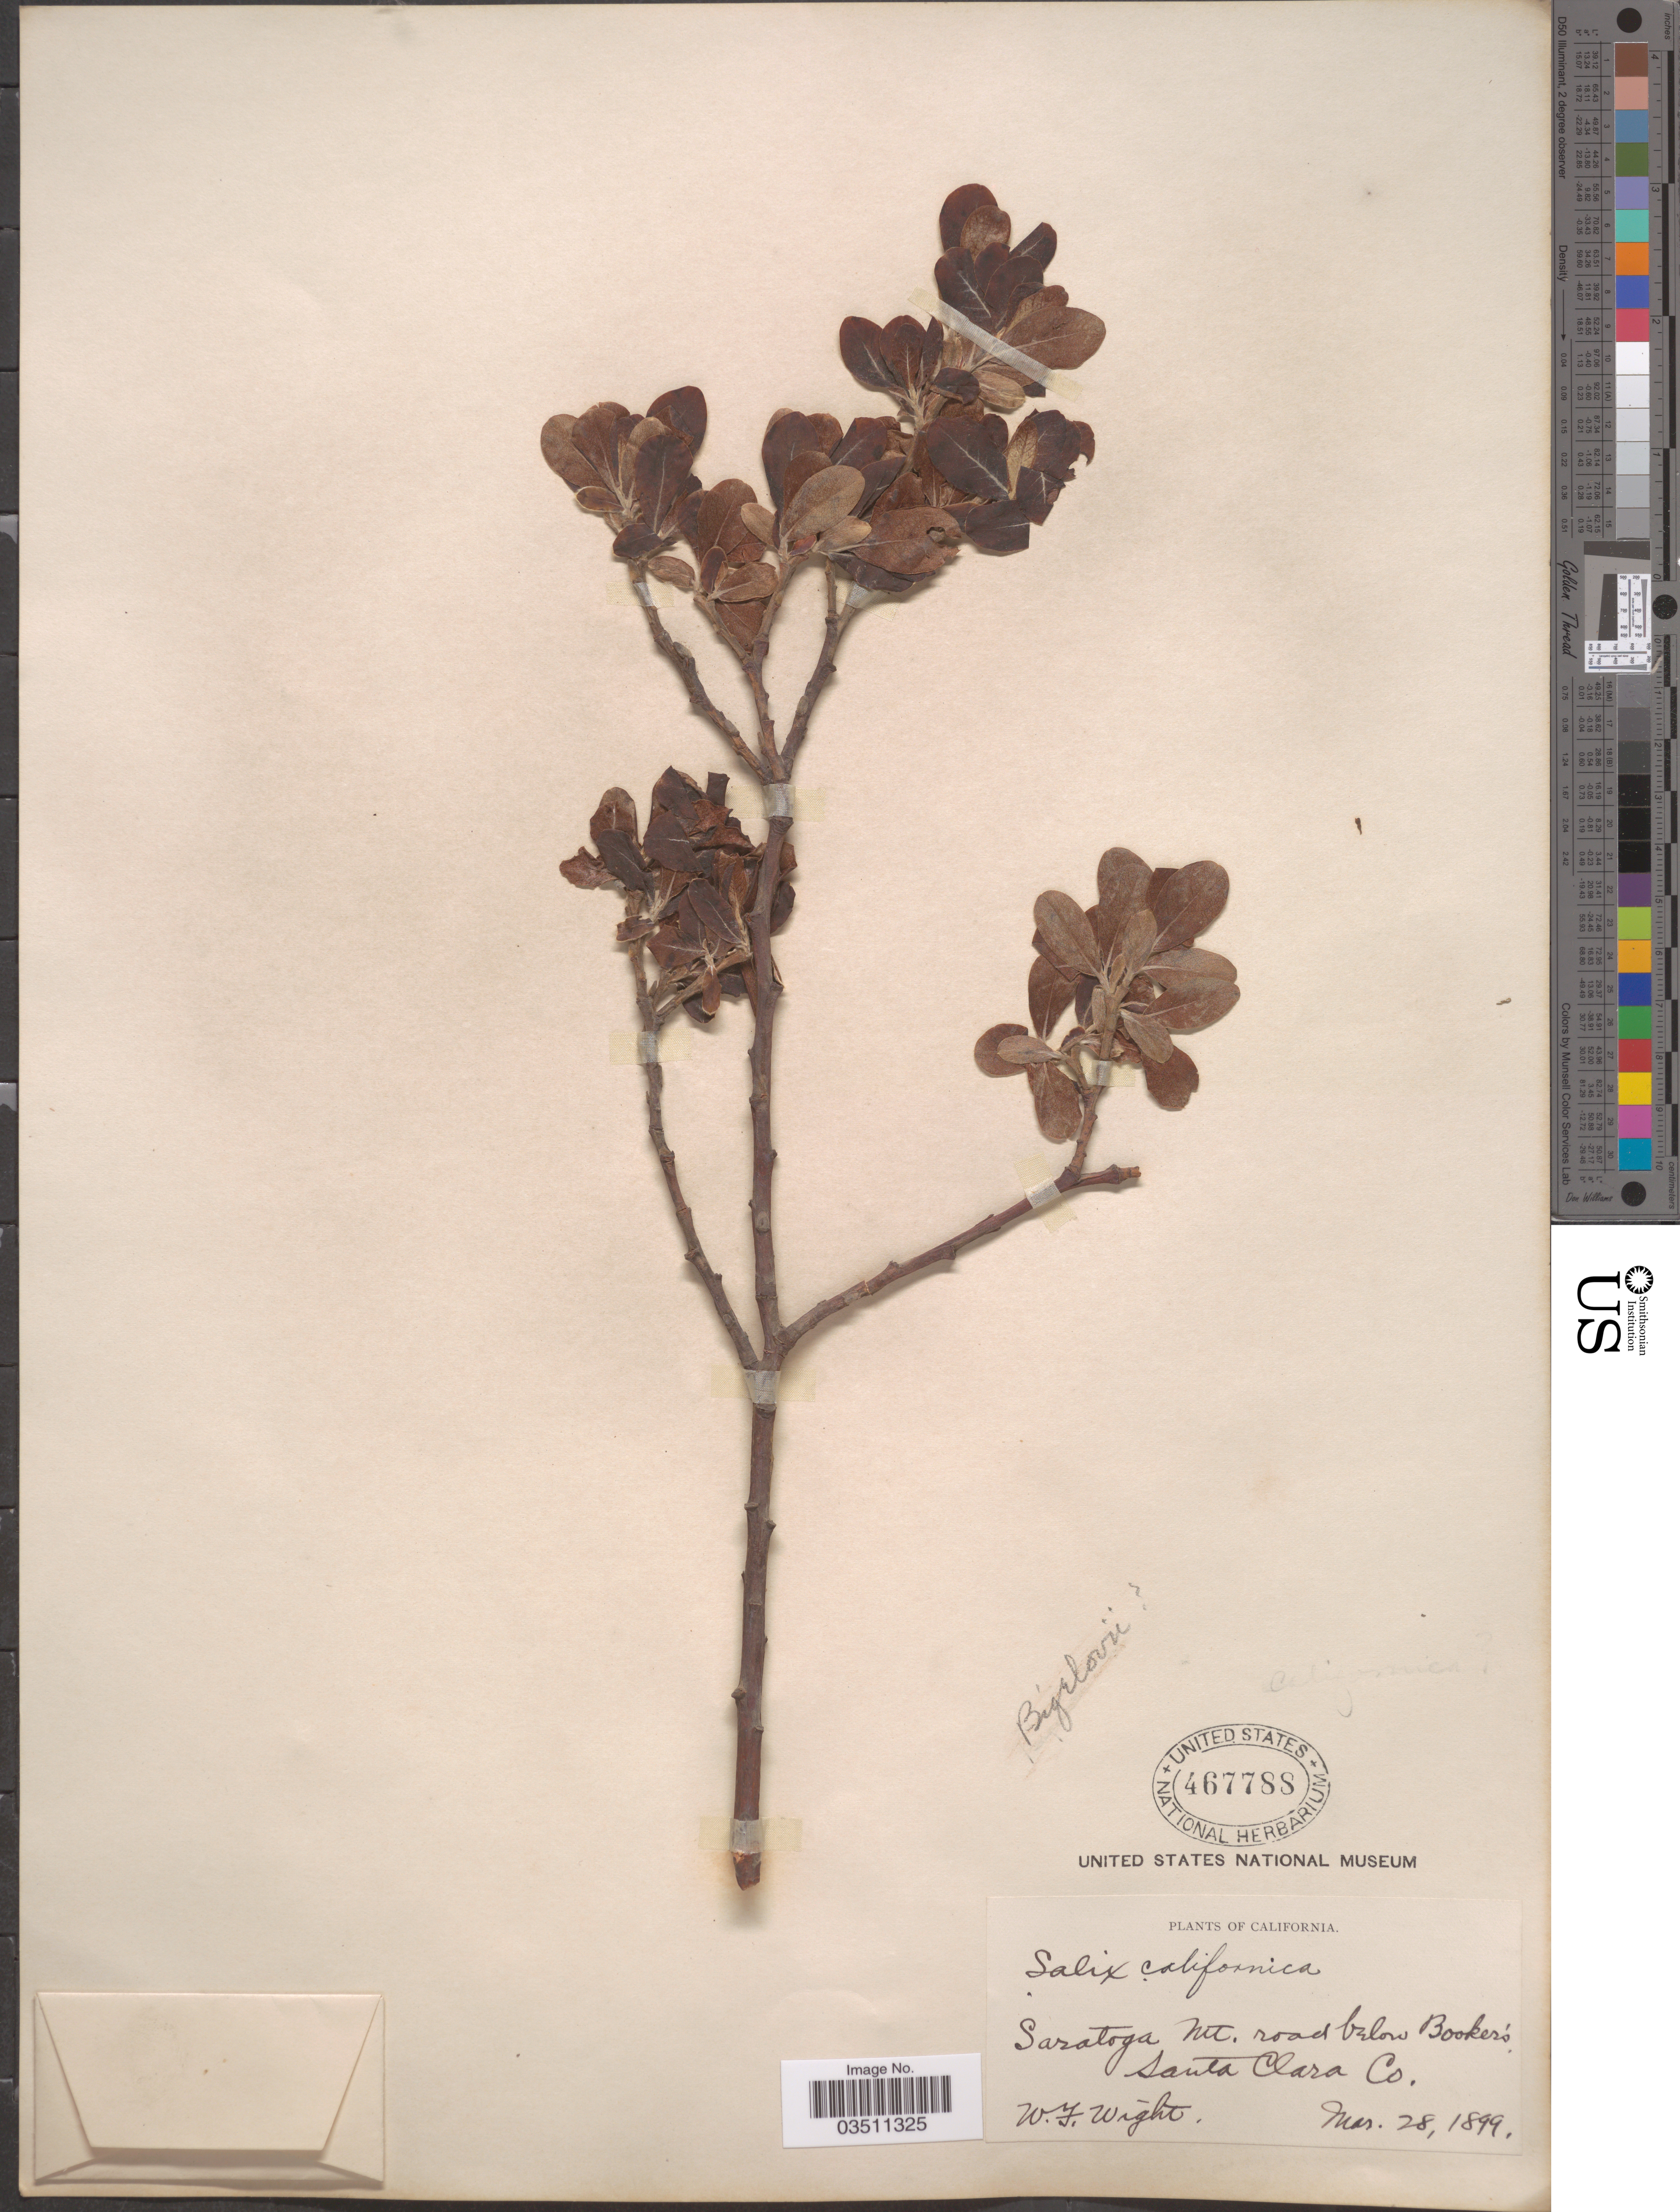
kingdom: Plantae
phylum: Tracheophyta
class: Magnoliopsida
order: Malpighiales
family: Salicaceae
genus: Salix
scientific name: Salix lasiolepis var. bigelovii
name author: Benth.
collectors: W. Wight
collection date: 1899-03-28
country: United States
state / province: California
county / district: Santa Clara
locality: Saratoga Mt., road below Booker's. Santa Clara Co.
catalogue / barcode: US 467788